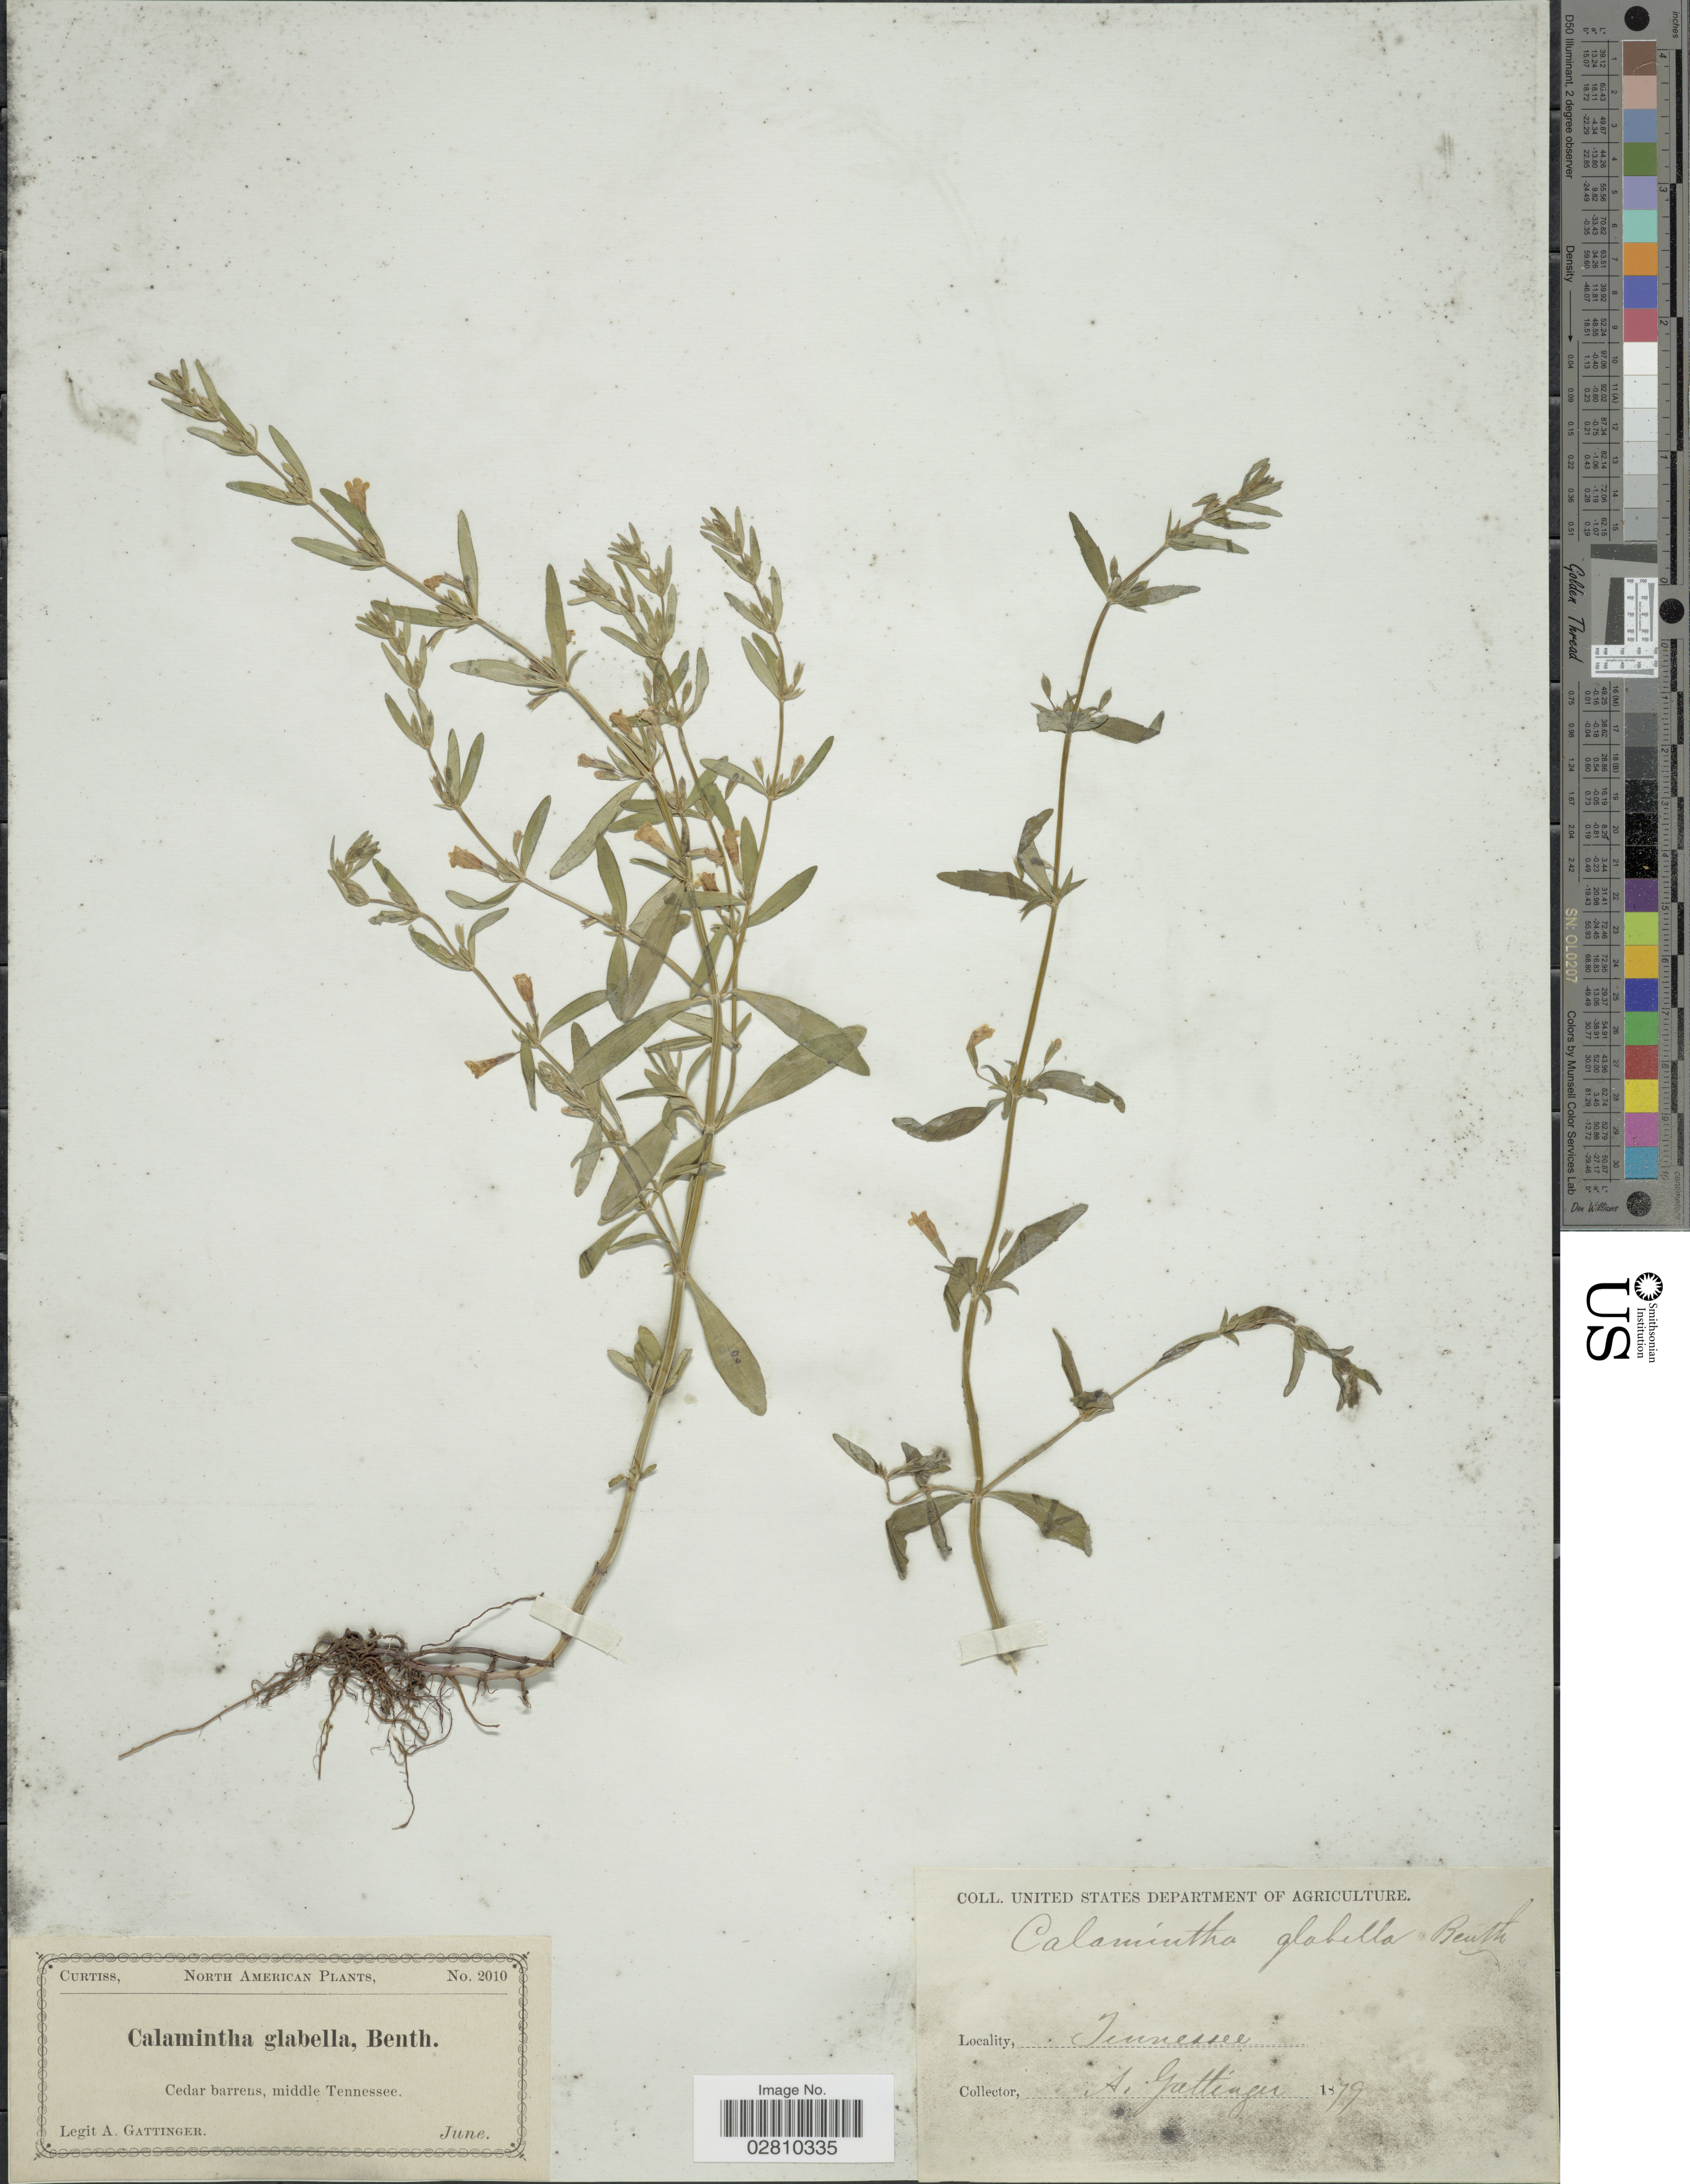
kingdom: Plantae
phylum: Tracheophyta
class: Magnoliopsida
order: Lamiales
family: Lamiaceae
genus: Clinopodium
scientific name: Clinopodium glabellum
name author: (Michx.) Kuntze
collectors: A. Gattinger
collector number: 2010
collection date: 1879-06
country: United States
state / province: Tennessee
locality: Cedar barrens, middle Tennessee.